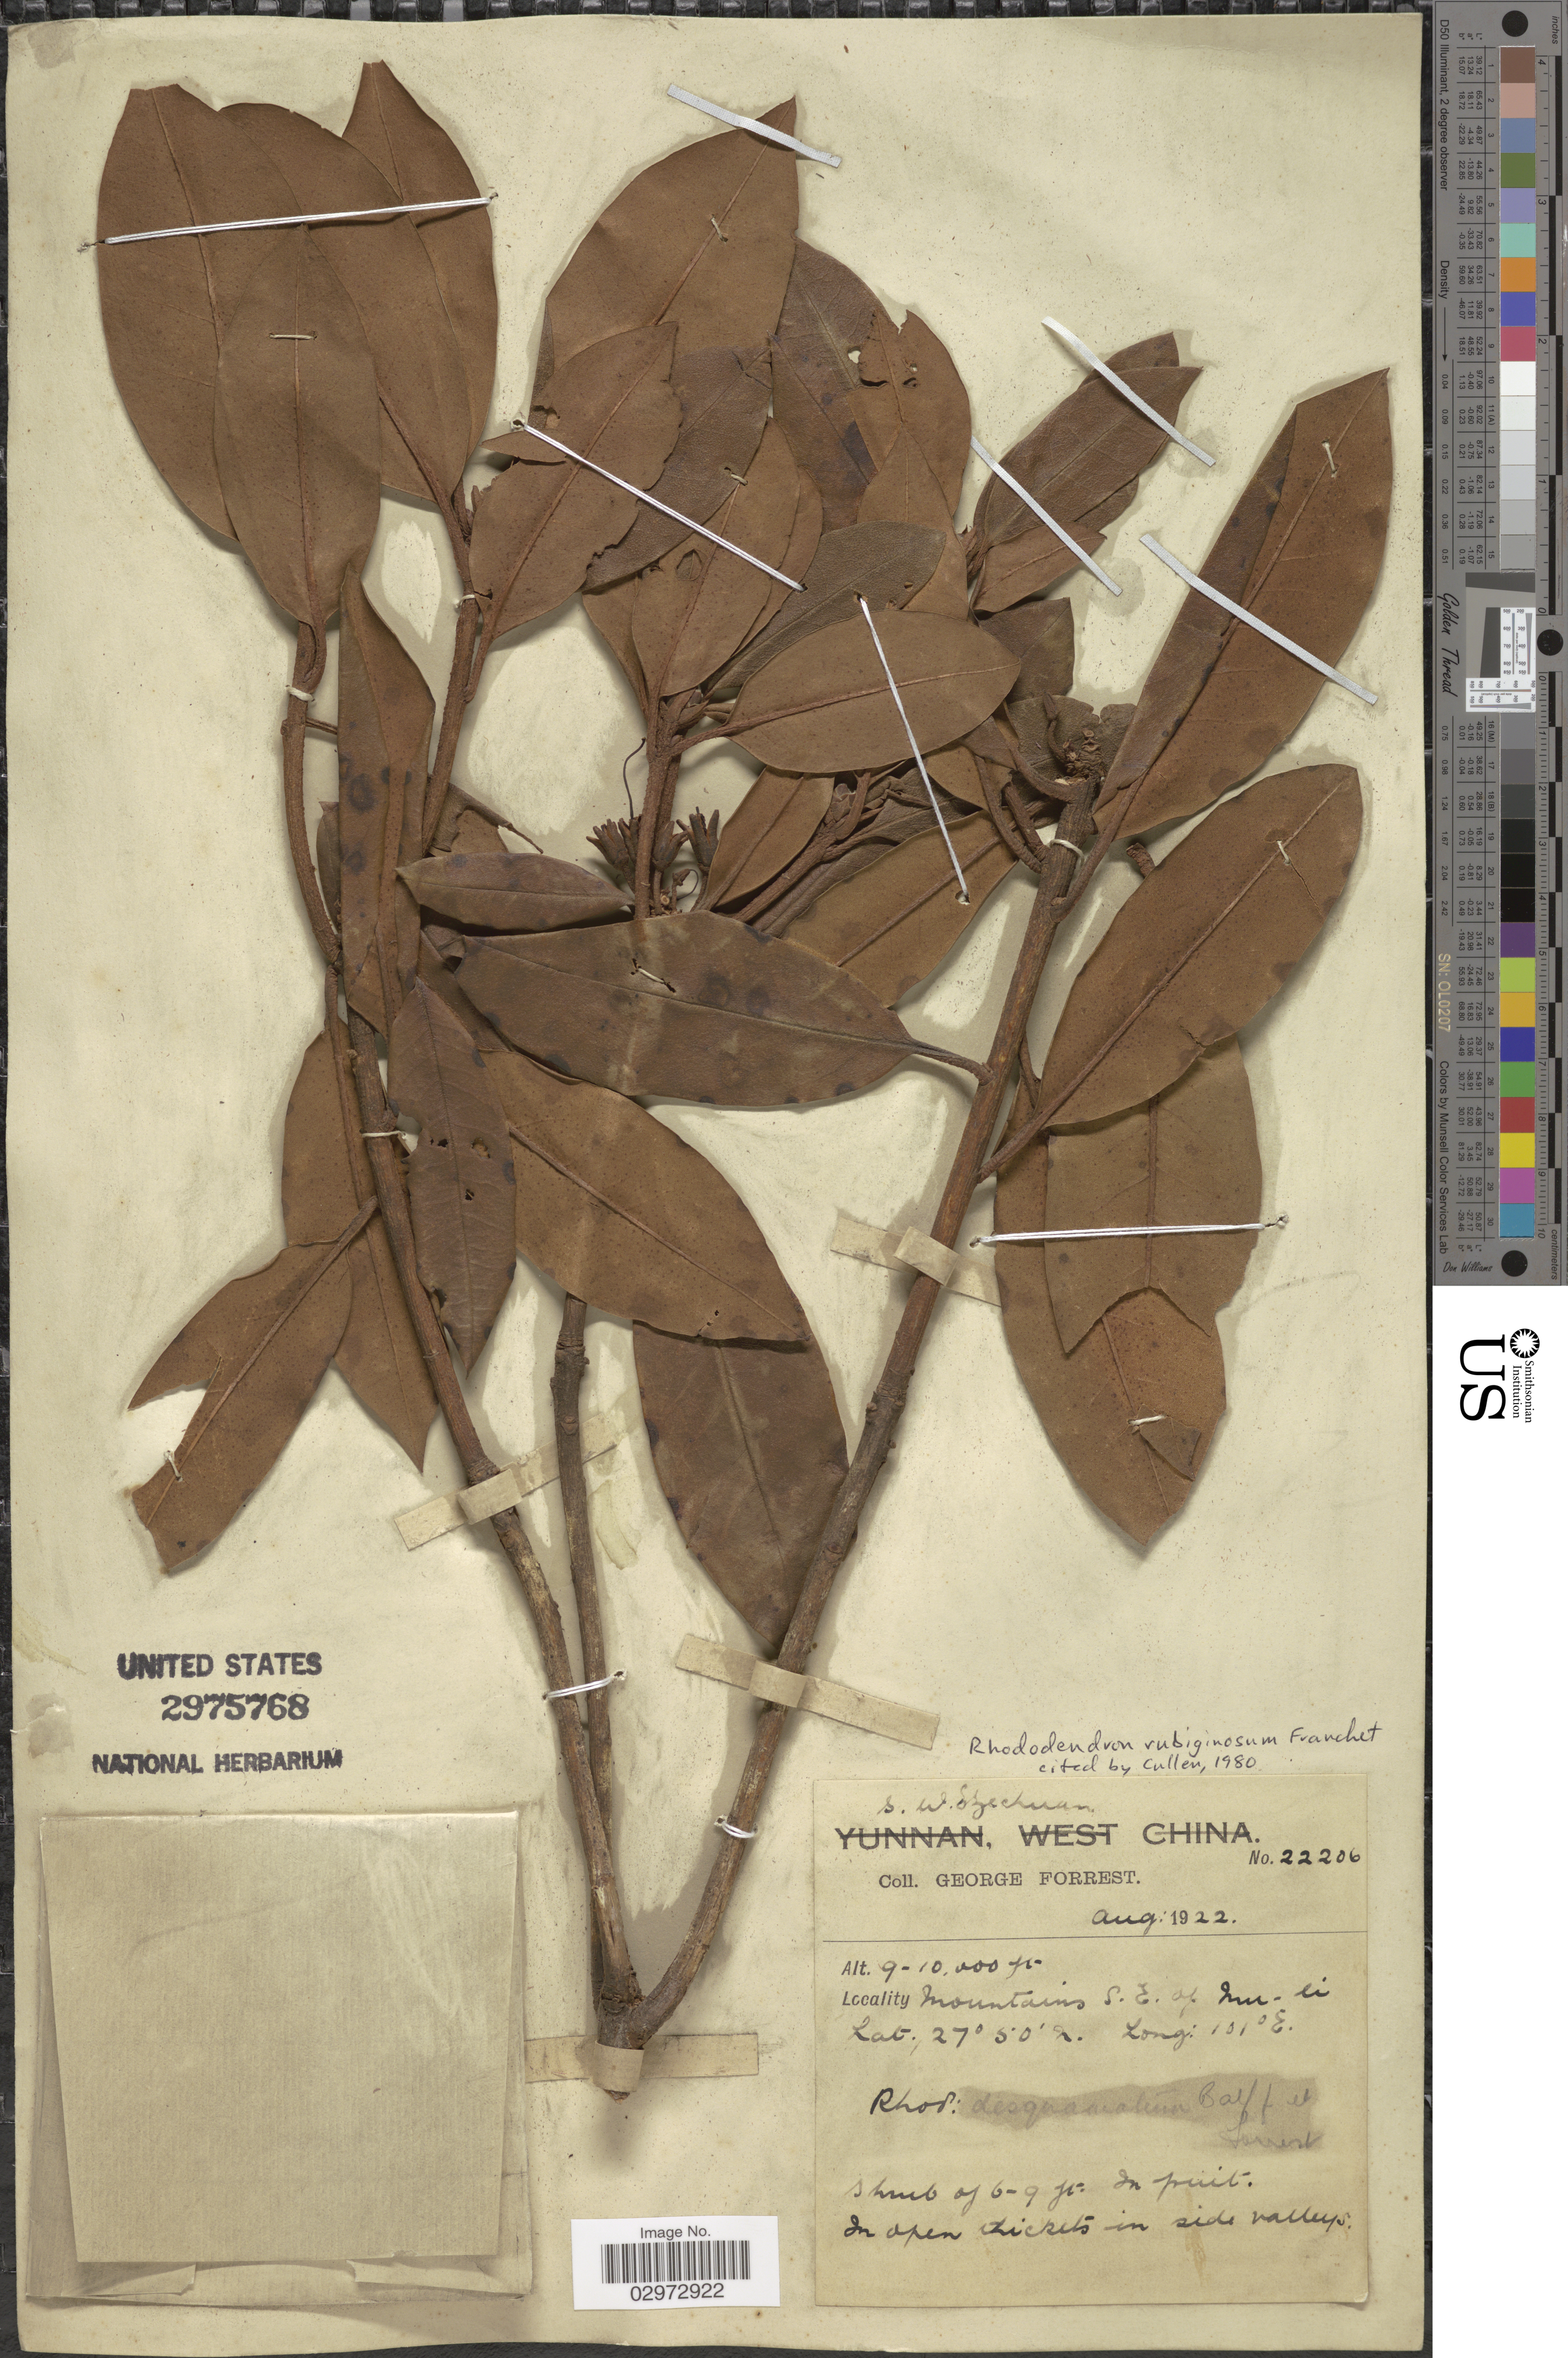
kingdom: Plantae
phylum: Tracheophyta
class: Magnoliopsida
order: Ericales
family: Ericaceae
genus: Rhododendron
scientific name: Rhododendron rubiginosum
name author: Franch.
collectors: G. Forrest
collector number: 22206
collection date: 1922-08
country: China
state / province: Sichuan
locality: S.W. Szechuan, mountains S.E. of Mu-ei.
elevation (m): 2743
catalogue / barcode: US 2975768